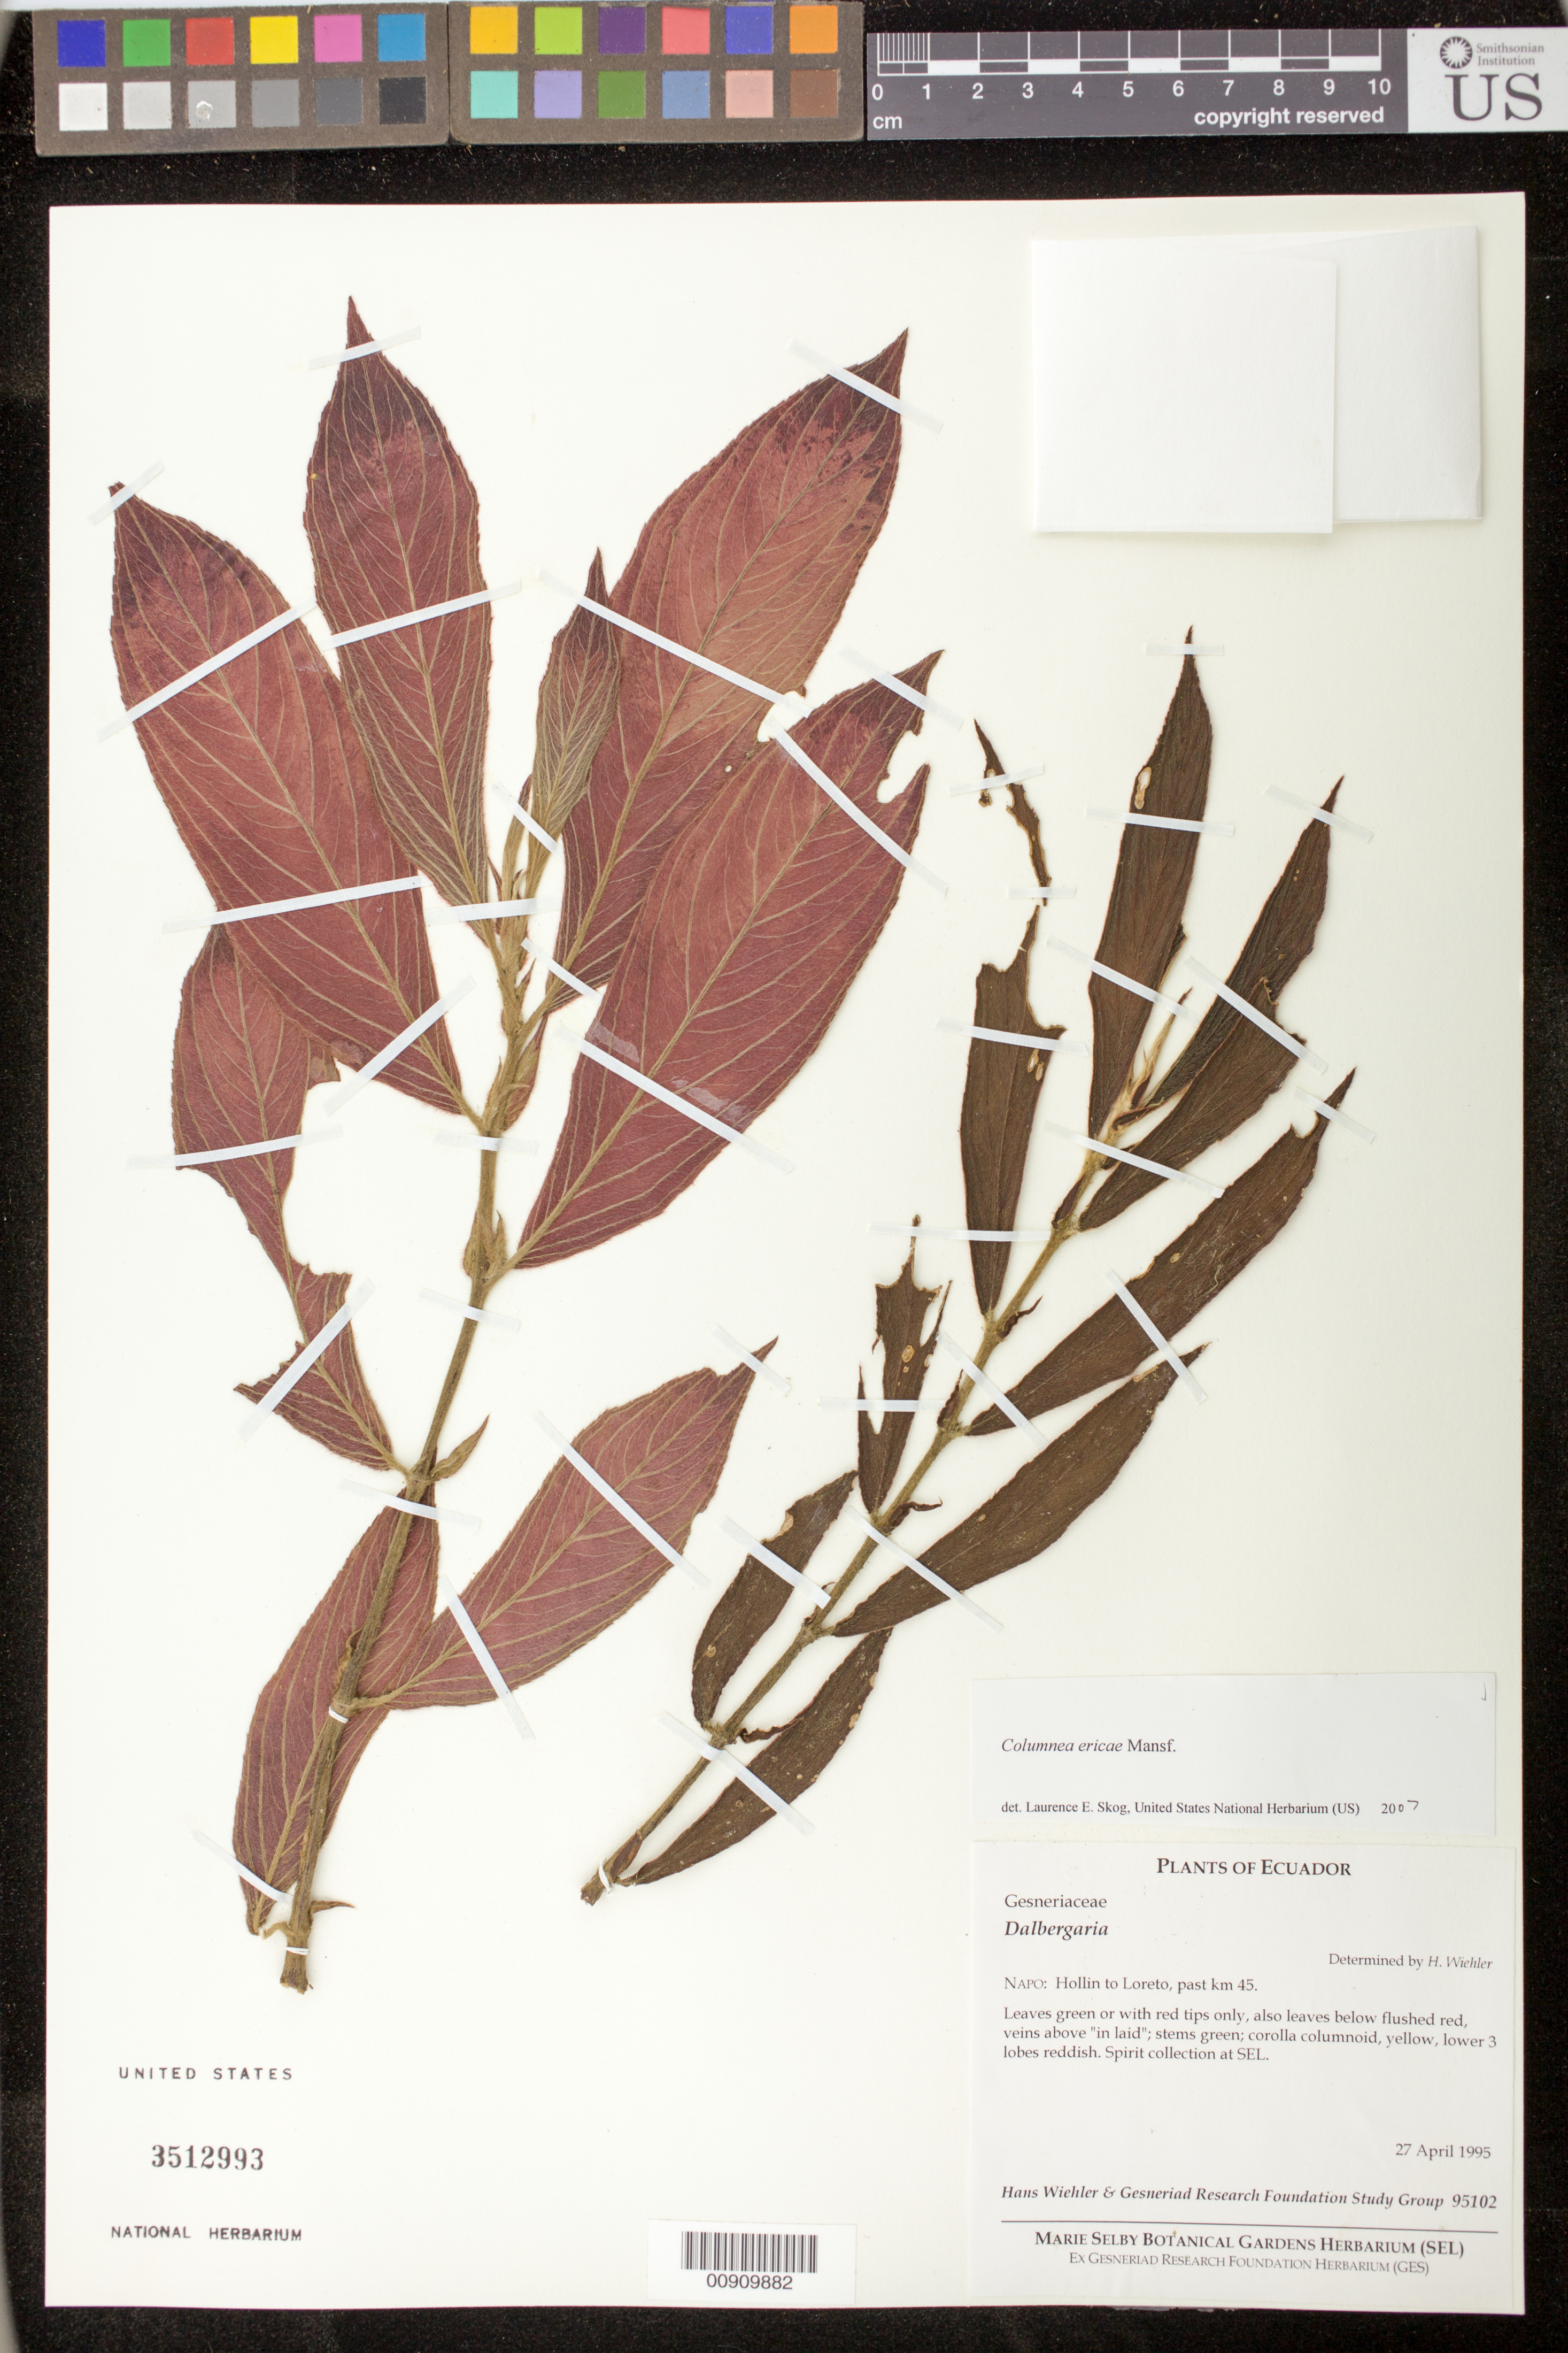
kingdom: Plantae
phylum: Tracheophyta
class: Magnoliopsida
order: Lamiales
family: Gesneriaceae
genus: Columnea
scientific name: Columnea ericae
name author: Mansf.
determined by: Skog, Laurence E.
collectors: H. J. Wiehler & GRF Study Group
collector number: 95102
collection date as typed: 27 Apr 1995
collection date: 1995-04-27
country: Ecuador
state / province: Napo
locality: Napo: Hollin to Loreto, past km 45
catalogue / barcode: US 3512993